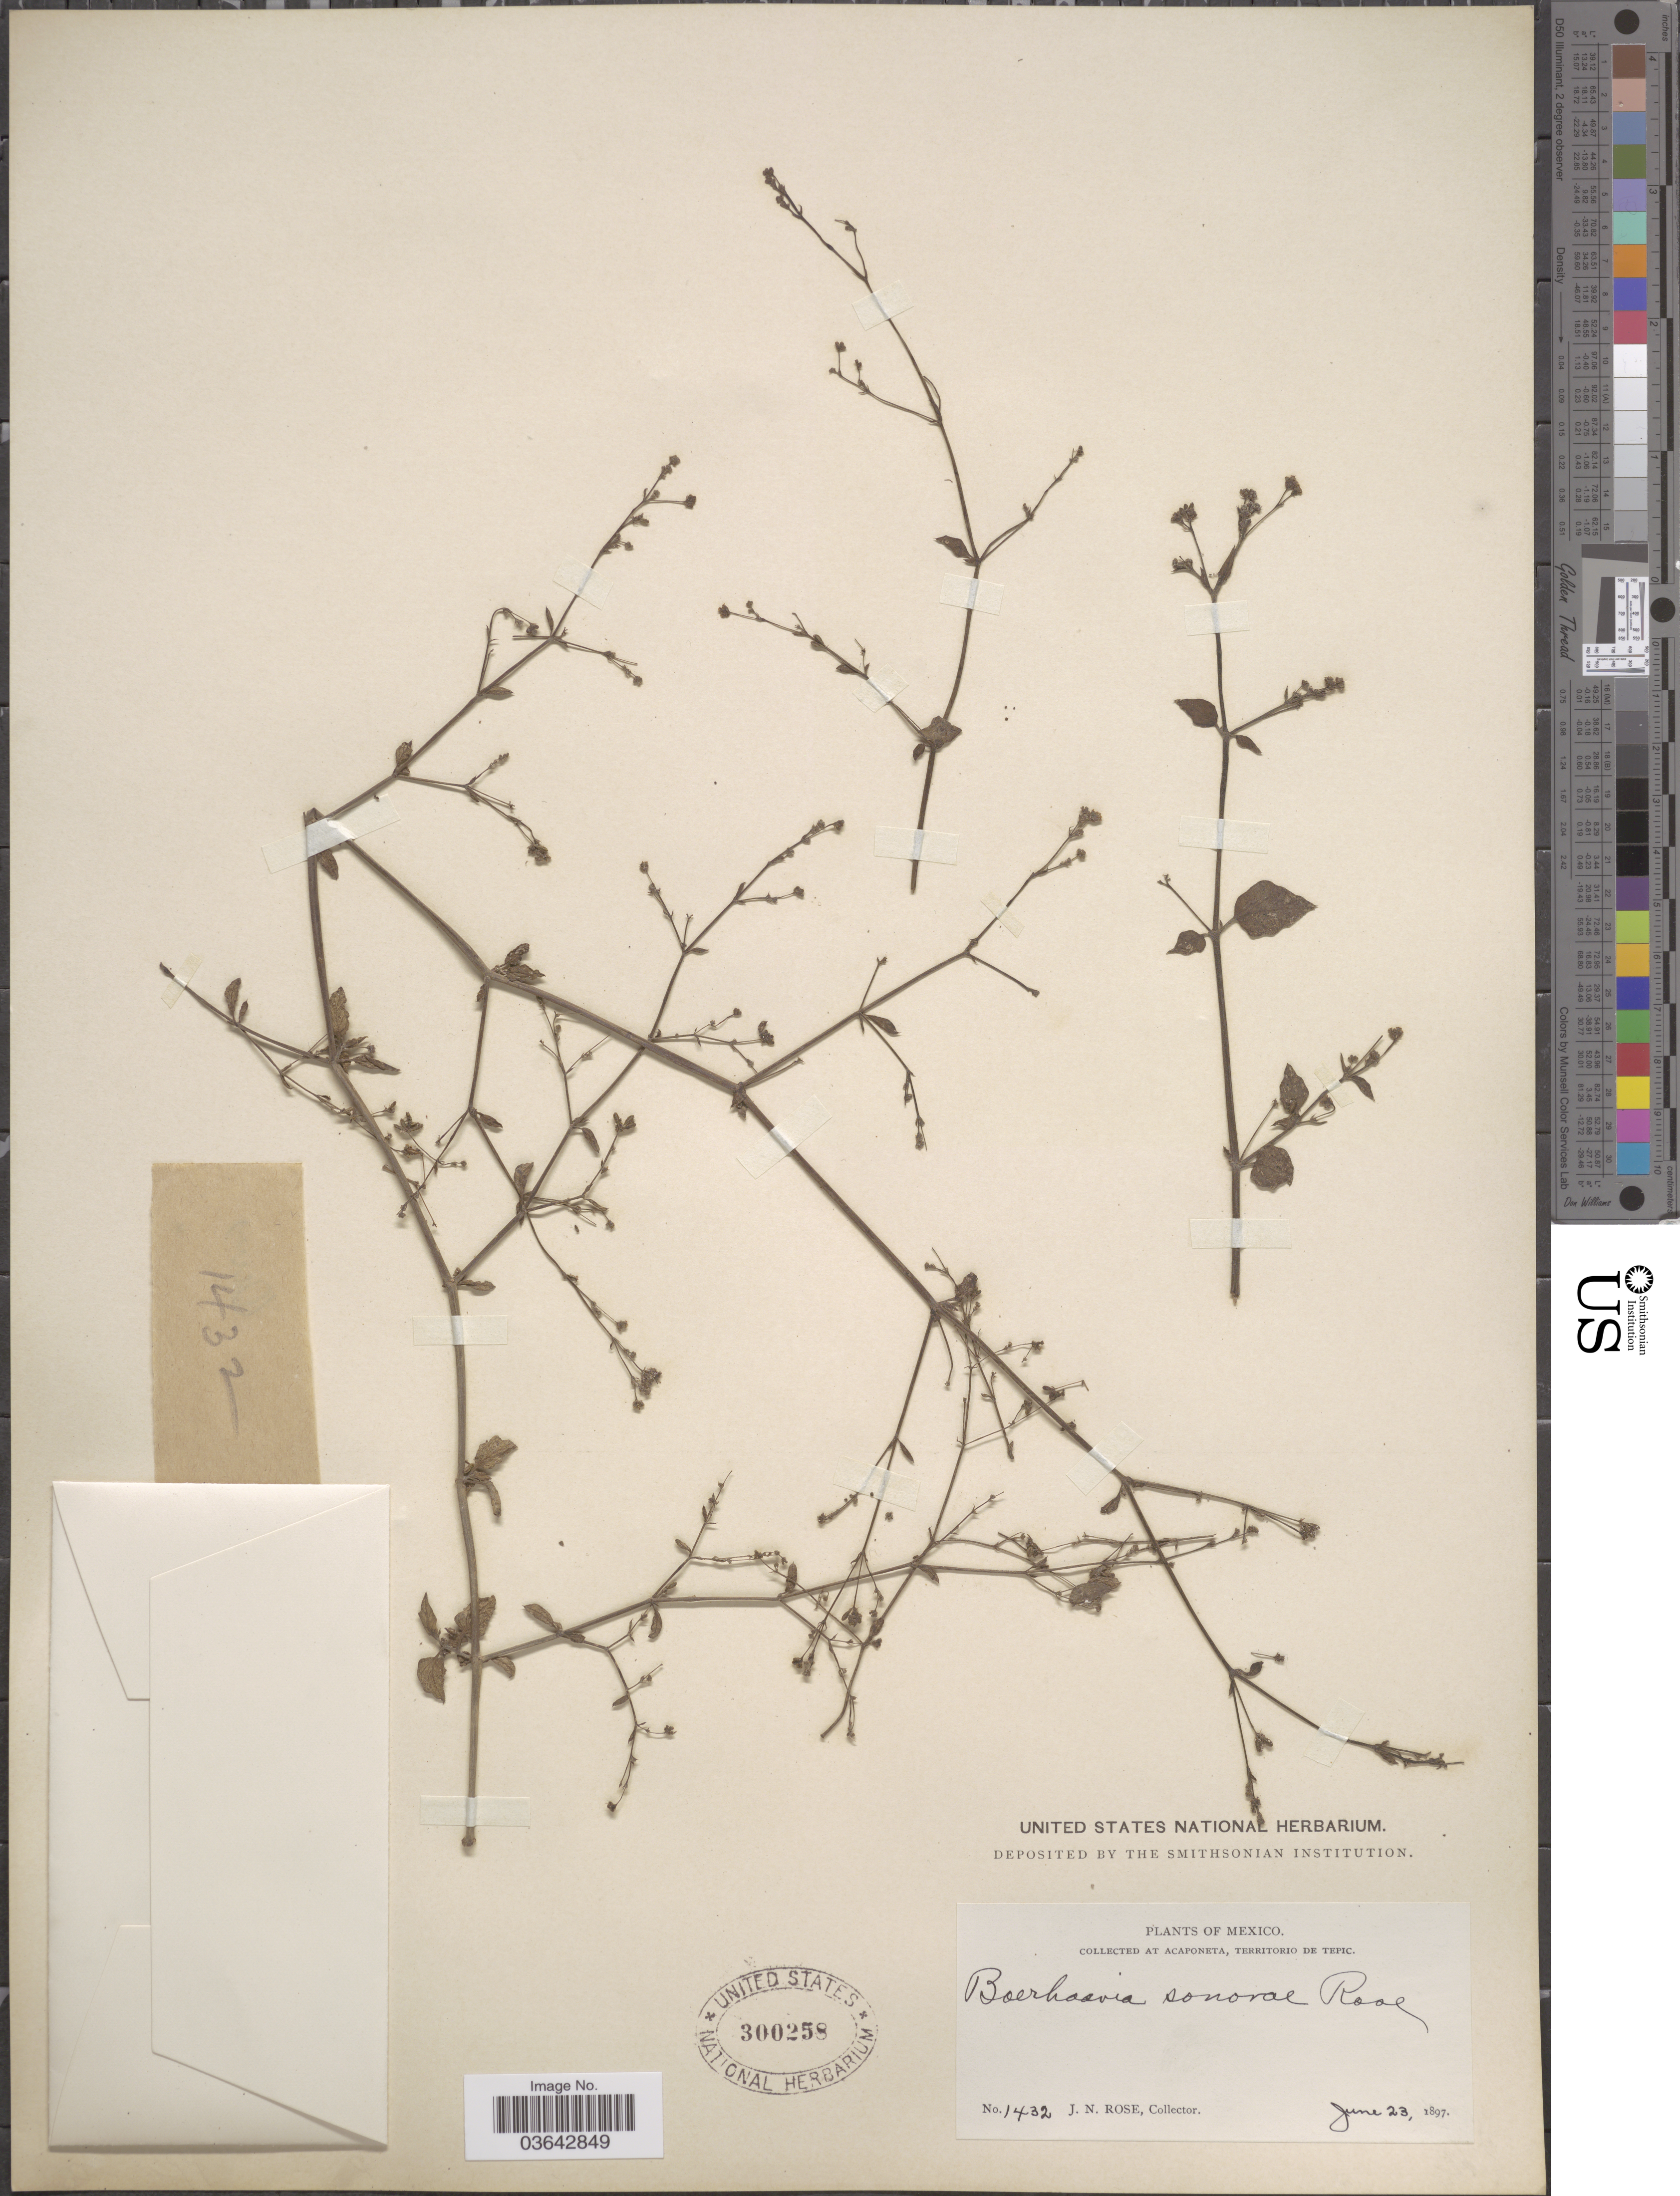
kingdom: Plantae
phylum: Tracheophyta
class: Magnoliopsida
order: Caryophyllales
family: Nyctaginaceae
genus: Boerhavia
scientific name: Boerhavia caribaea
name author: Jacq.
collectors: J. N. Rose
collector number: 1432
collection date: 1897-06-23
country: Mexico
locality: At Acaponeta, Territorio de Tepic.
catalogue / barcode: US 300258